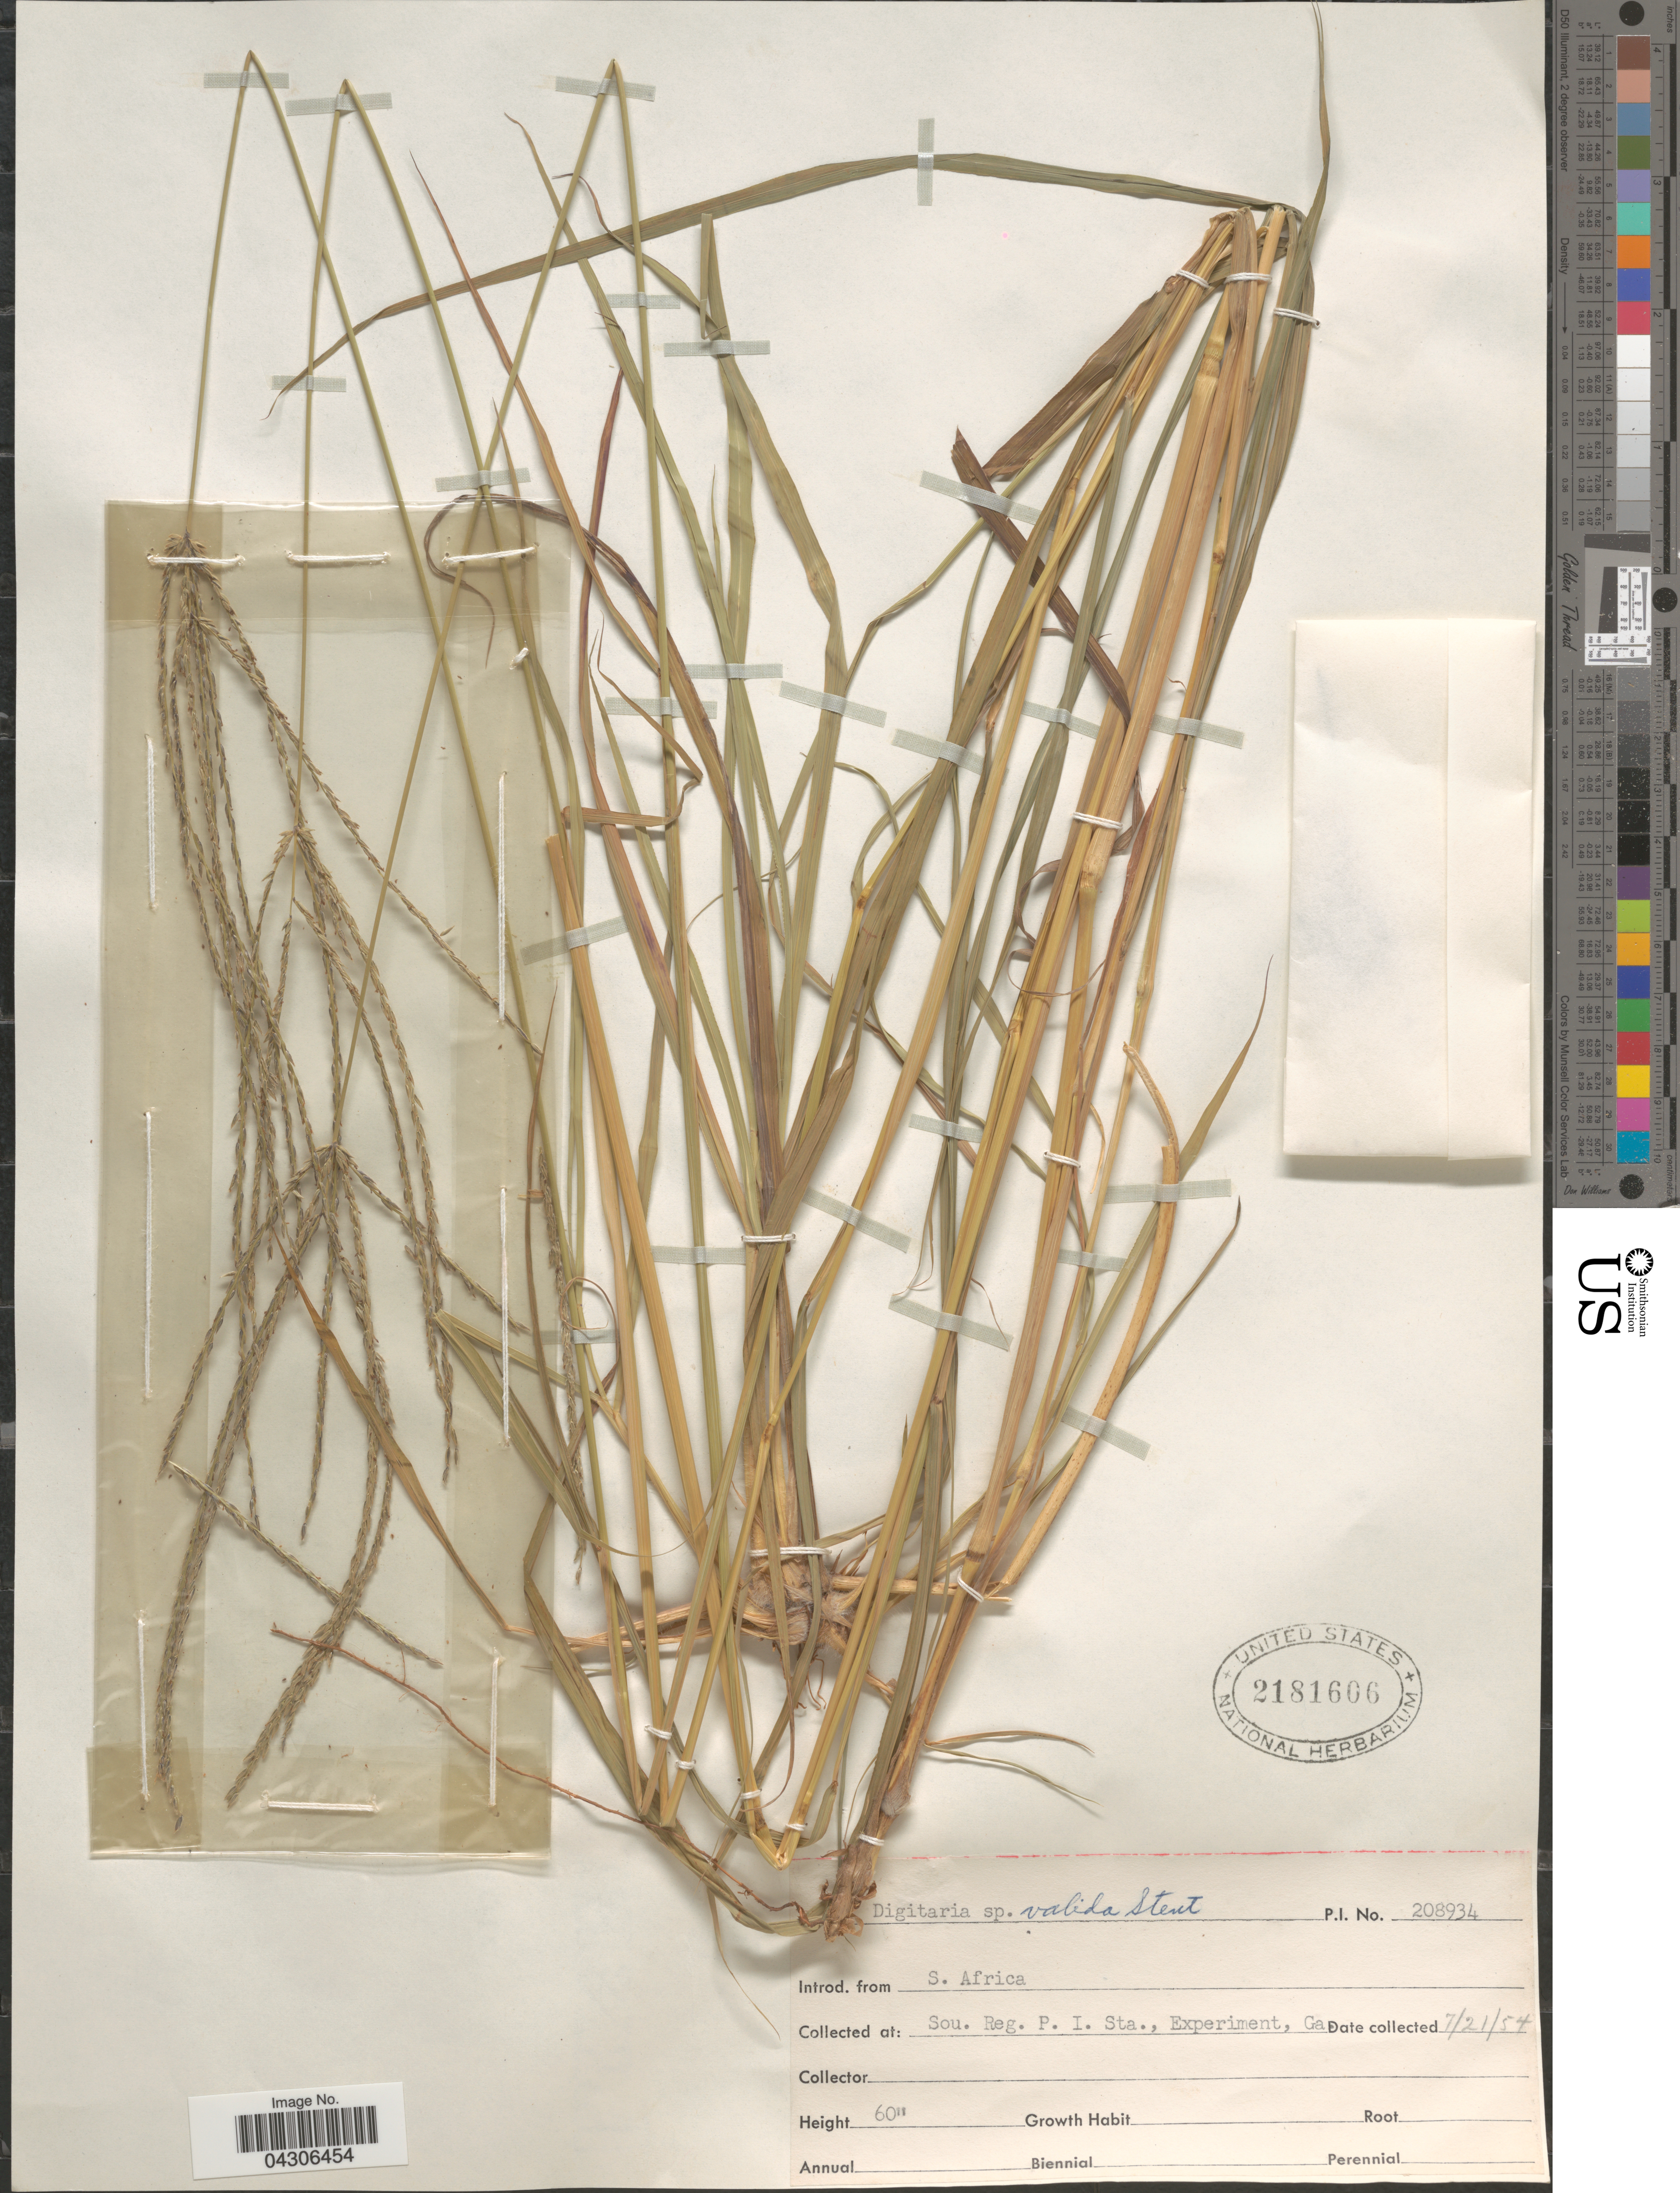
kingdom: Plantae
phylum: Tracheophyta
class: Liliopsida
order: Poales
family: Poaceae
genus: Digitaria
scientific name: Digitaria eriantha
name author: Steud.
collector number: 208964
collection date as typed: Transcribed d/m/y: 21/7/54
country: United States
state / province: Georgia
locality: Sou. Reg. P. I. Sta., Experiment.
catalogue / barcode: US 2181606